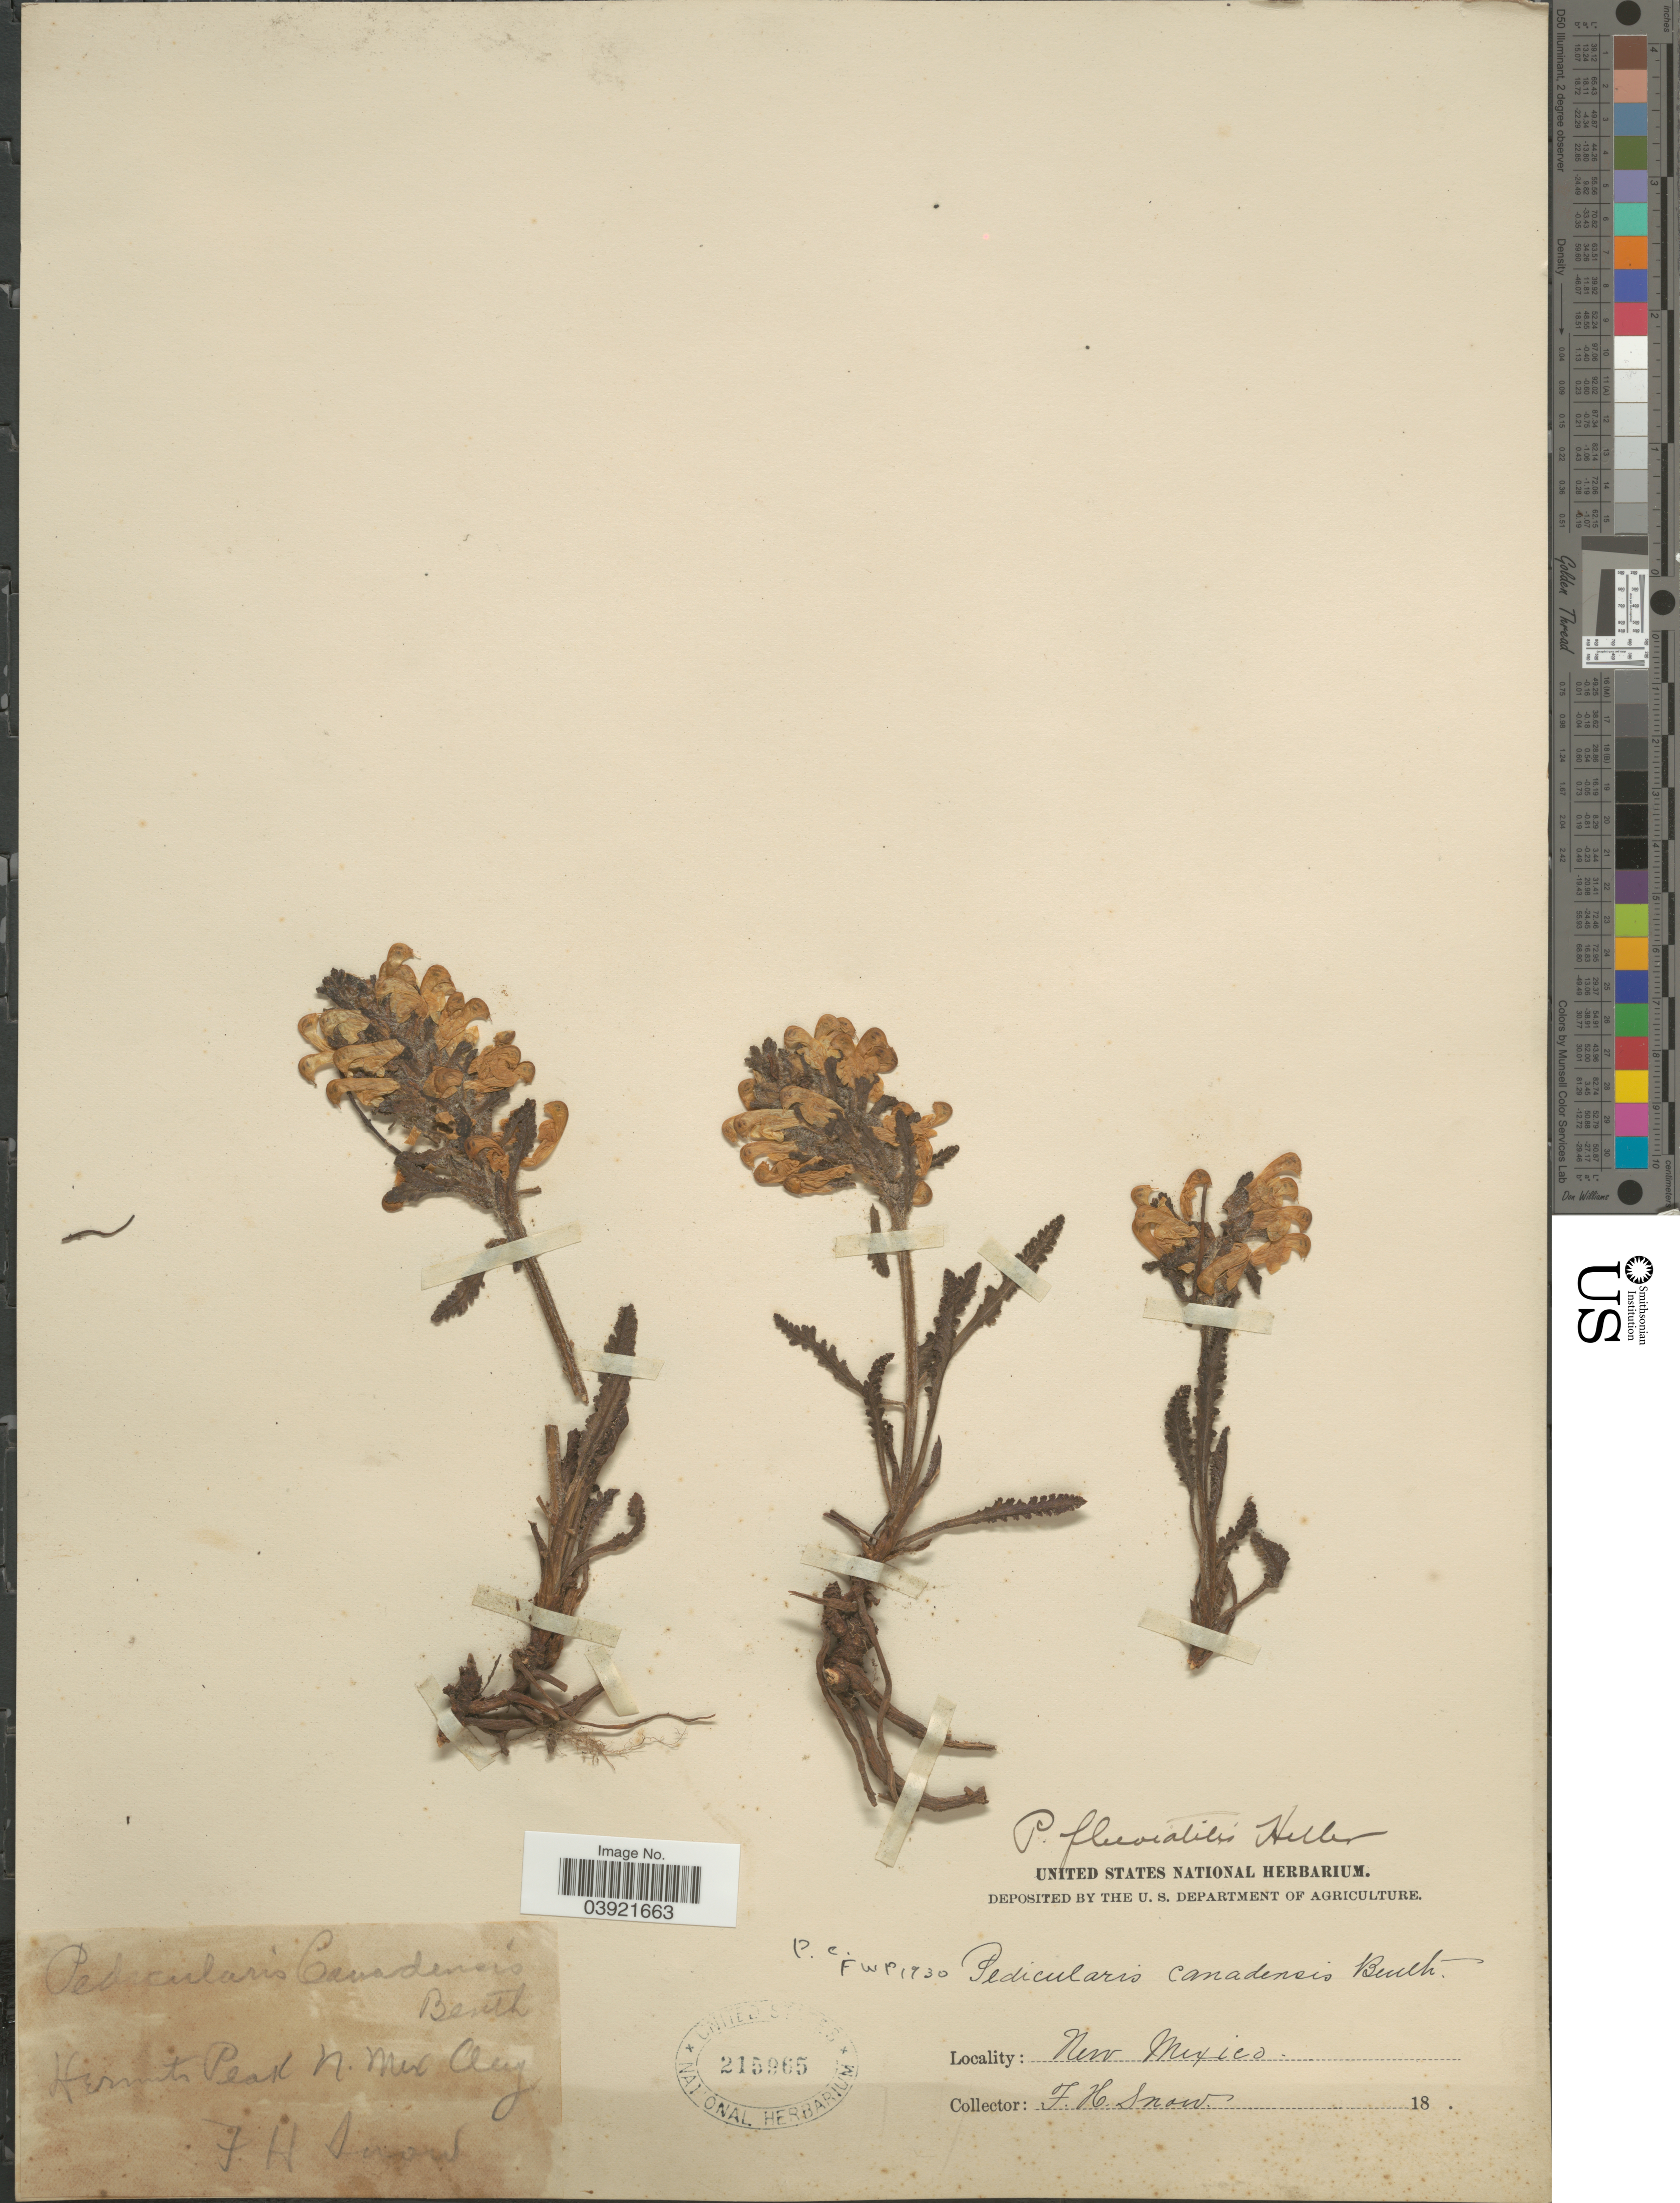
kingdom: Plantae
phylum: Tracheophyta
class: Magnoliopsida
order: Lamiales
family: Orobanchaceae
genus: Pedicularis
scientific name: Pedicularis canadensis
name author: L.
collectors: F. H. Snow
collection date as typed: Aug 18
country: United States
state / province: New Mexico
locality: Hermits Peak.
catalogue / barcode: US 215965